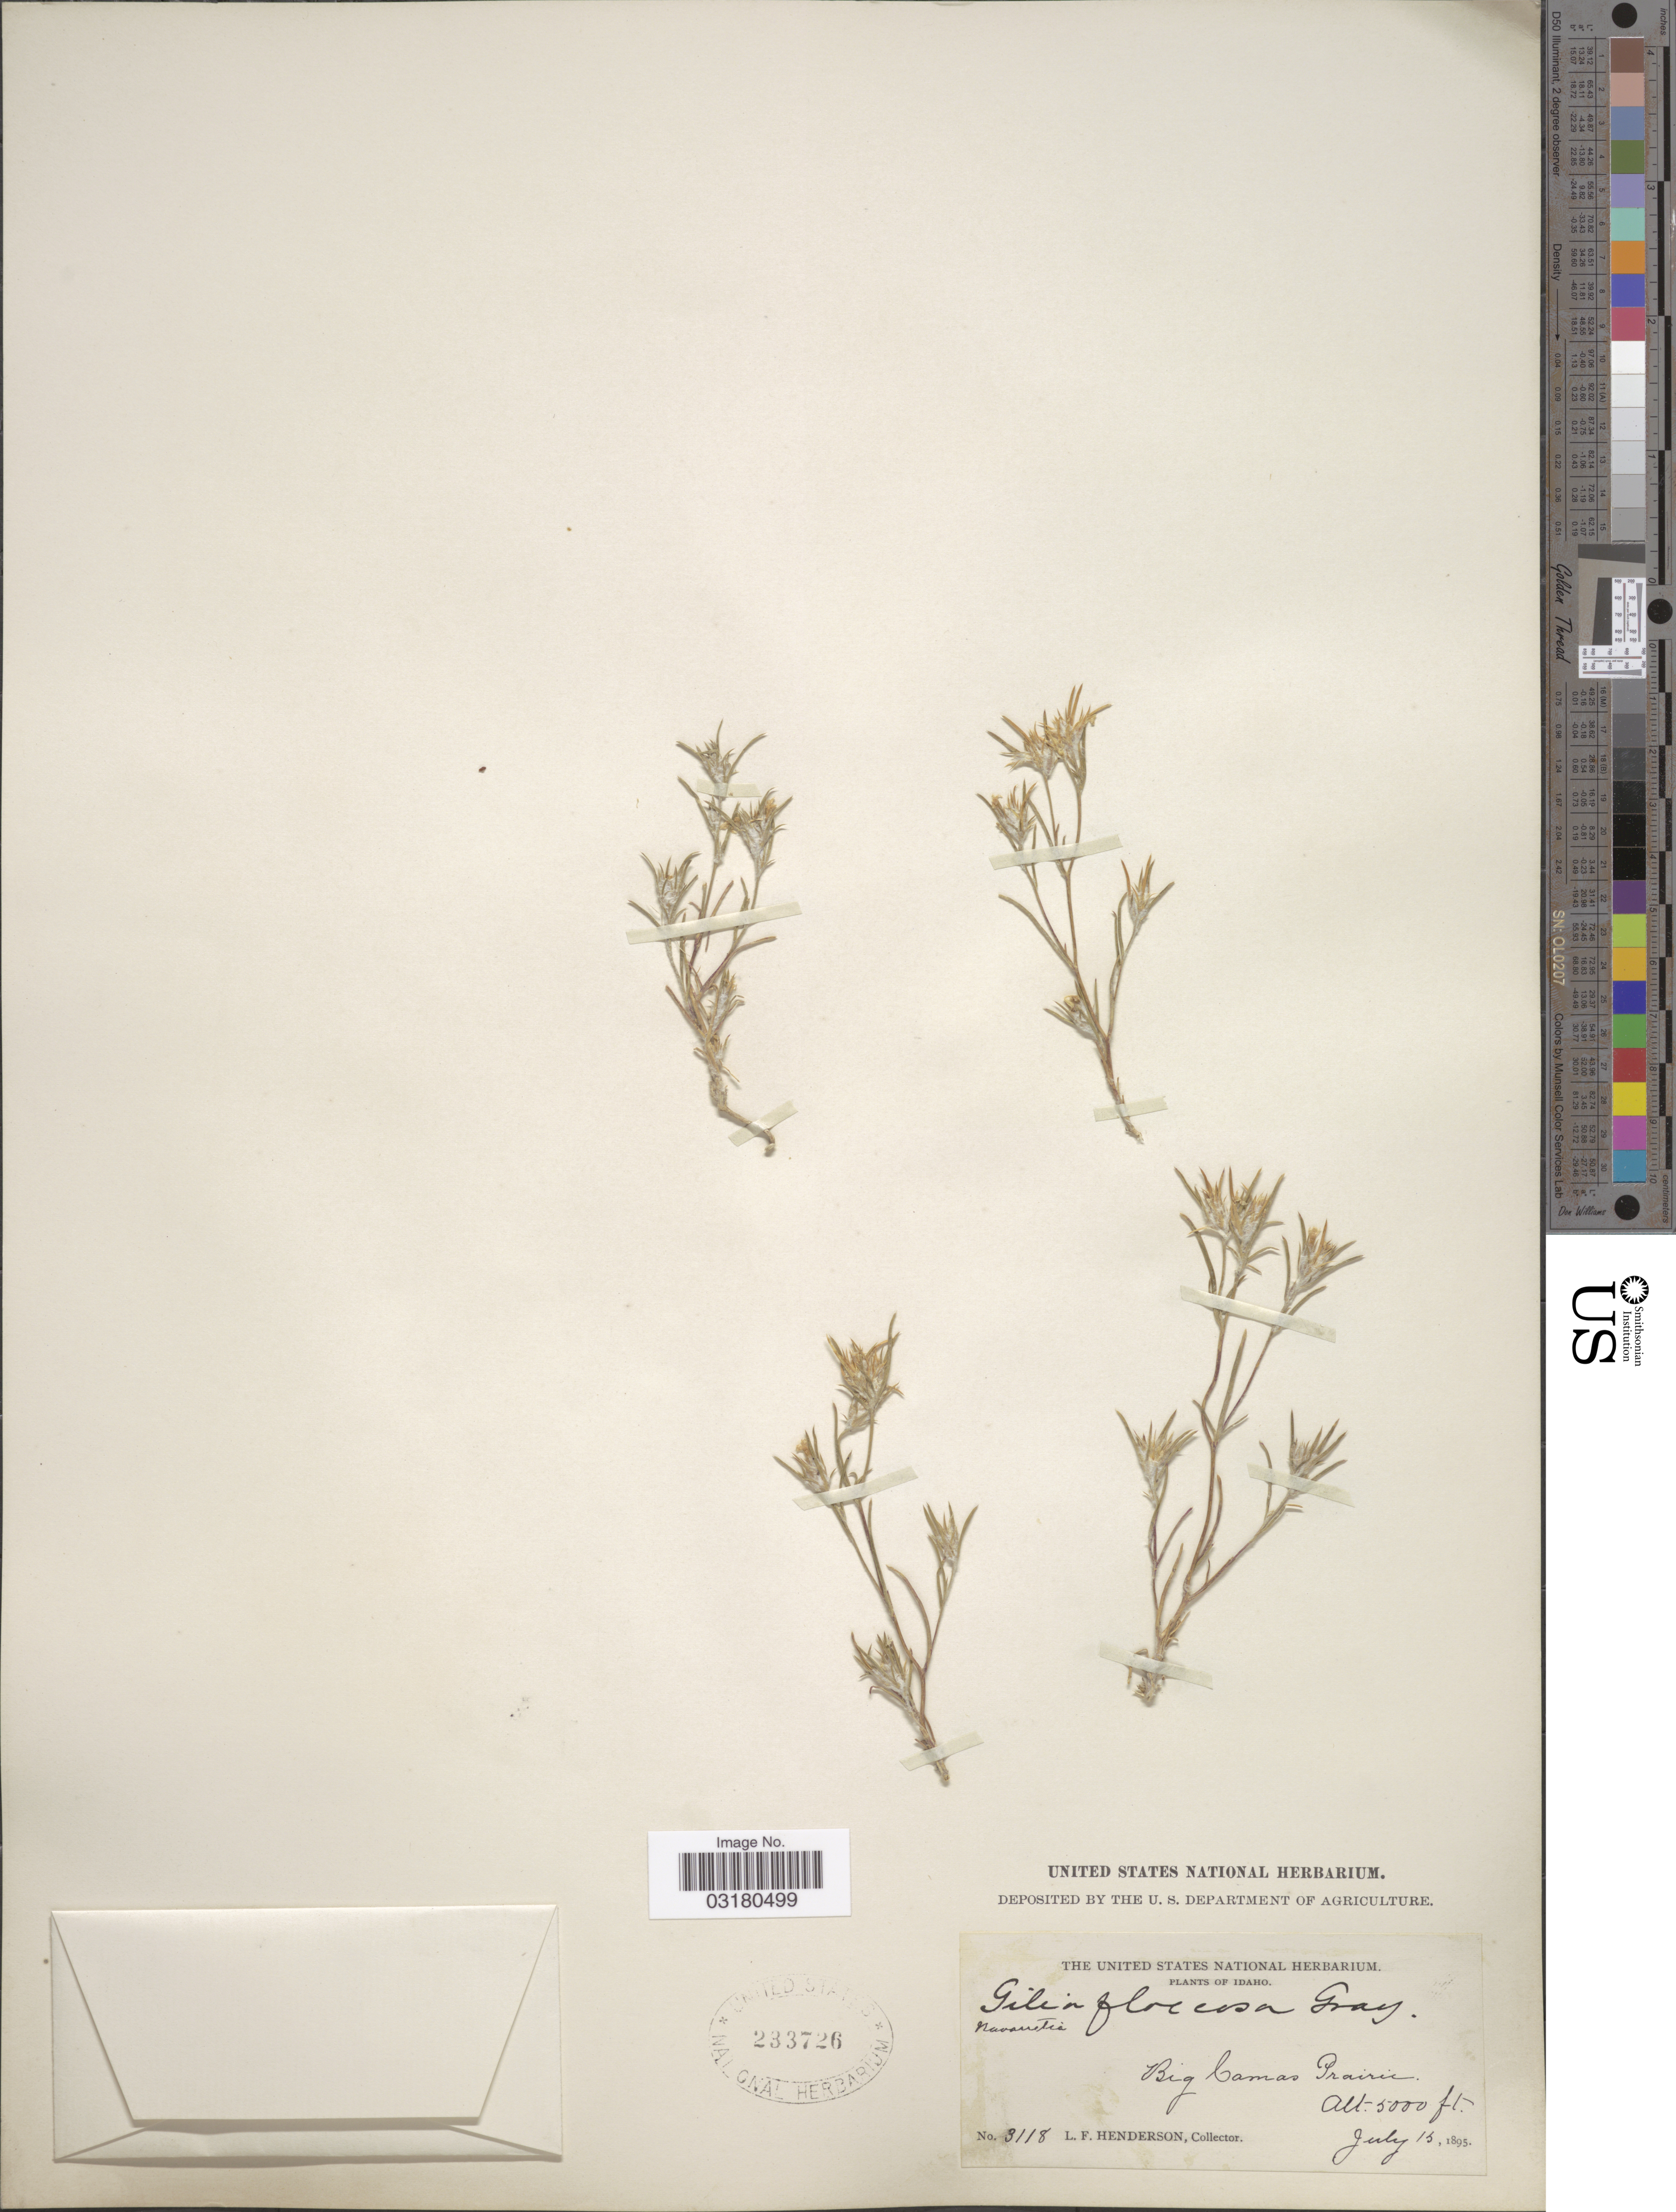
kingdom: Plantae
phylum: Tracheophyta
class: Magnoliopsida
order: Ericales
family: Polemoniaceae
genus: Eriastrum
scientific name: Eriastrum wilcoxii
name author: (A. Nelson) H. Mason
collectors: L. Henderson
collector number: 3118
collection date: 1895-07-13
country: United States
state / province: Idaho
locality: Big Camas Prairie.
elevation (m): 1524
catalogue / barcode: US 233726